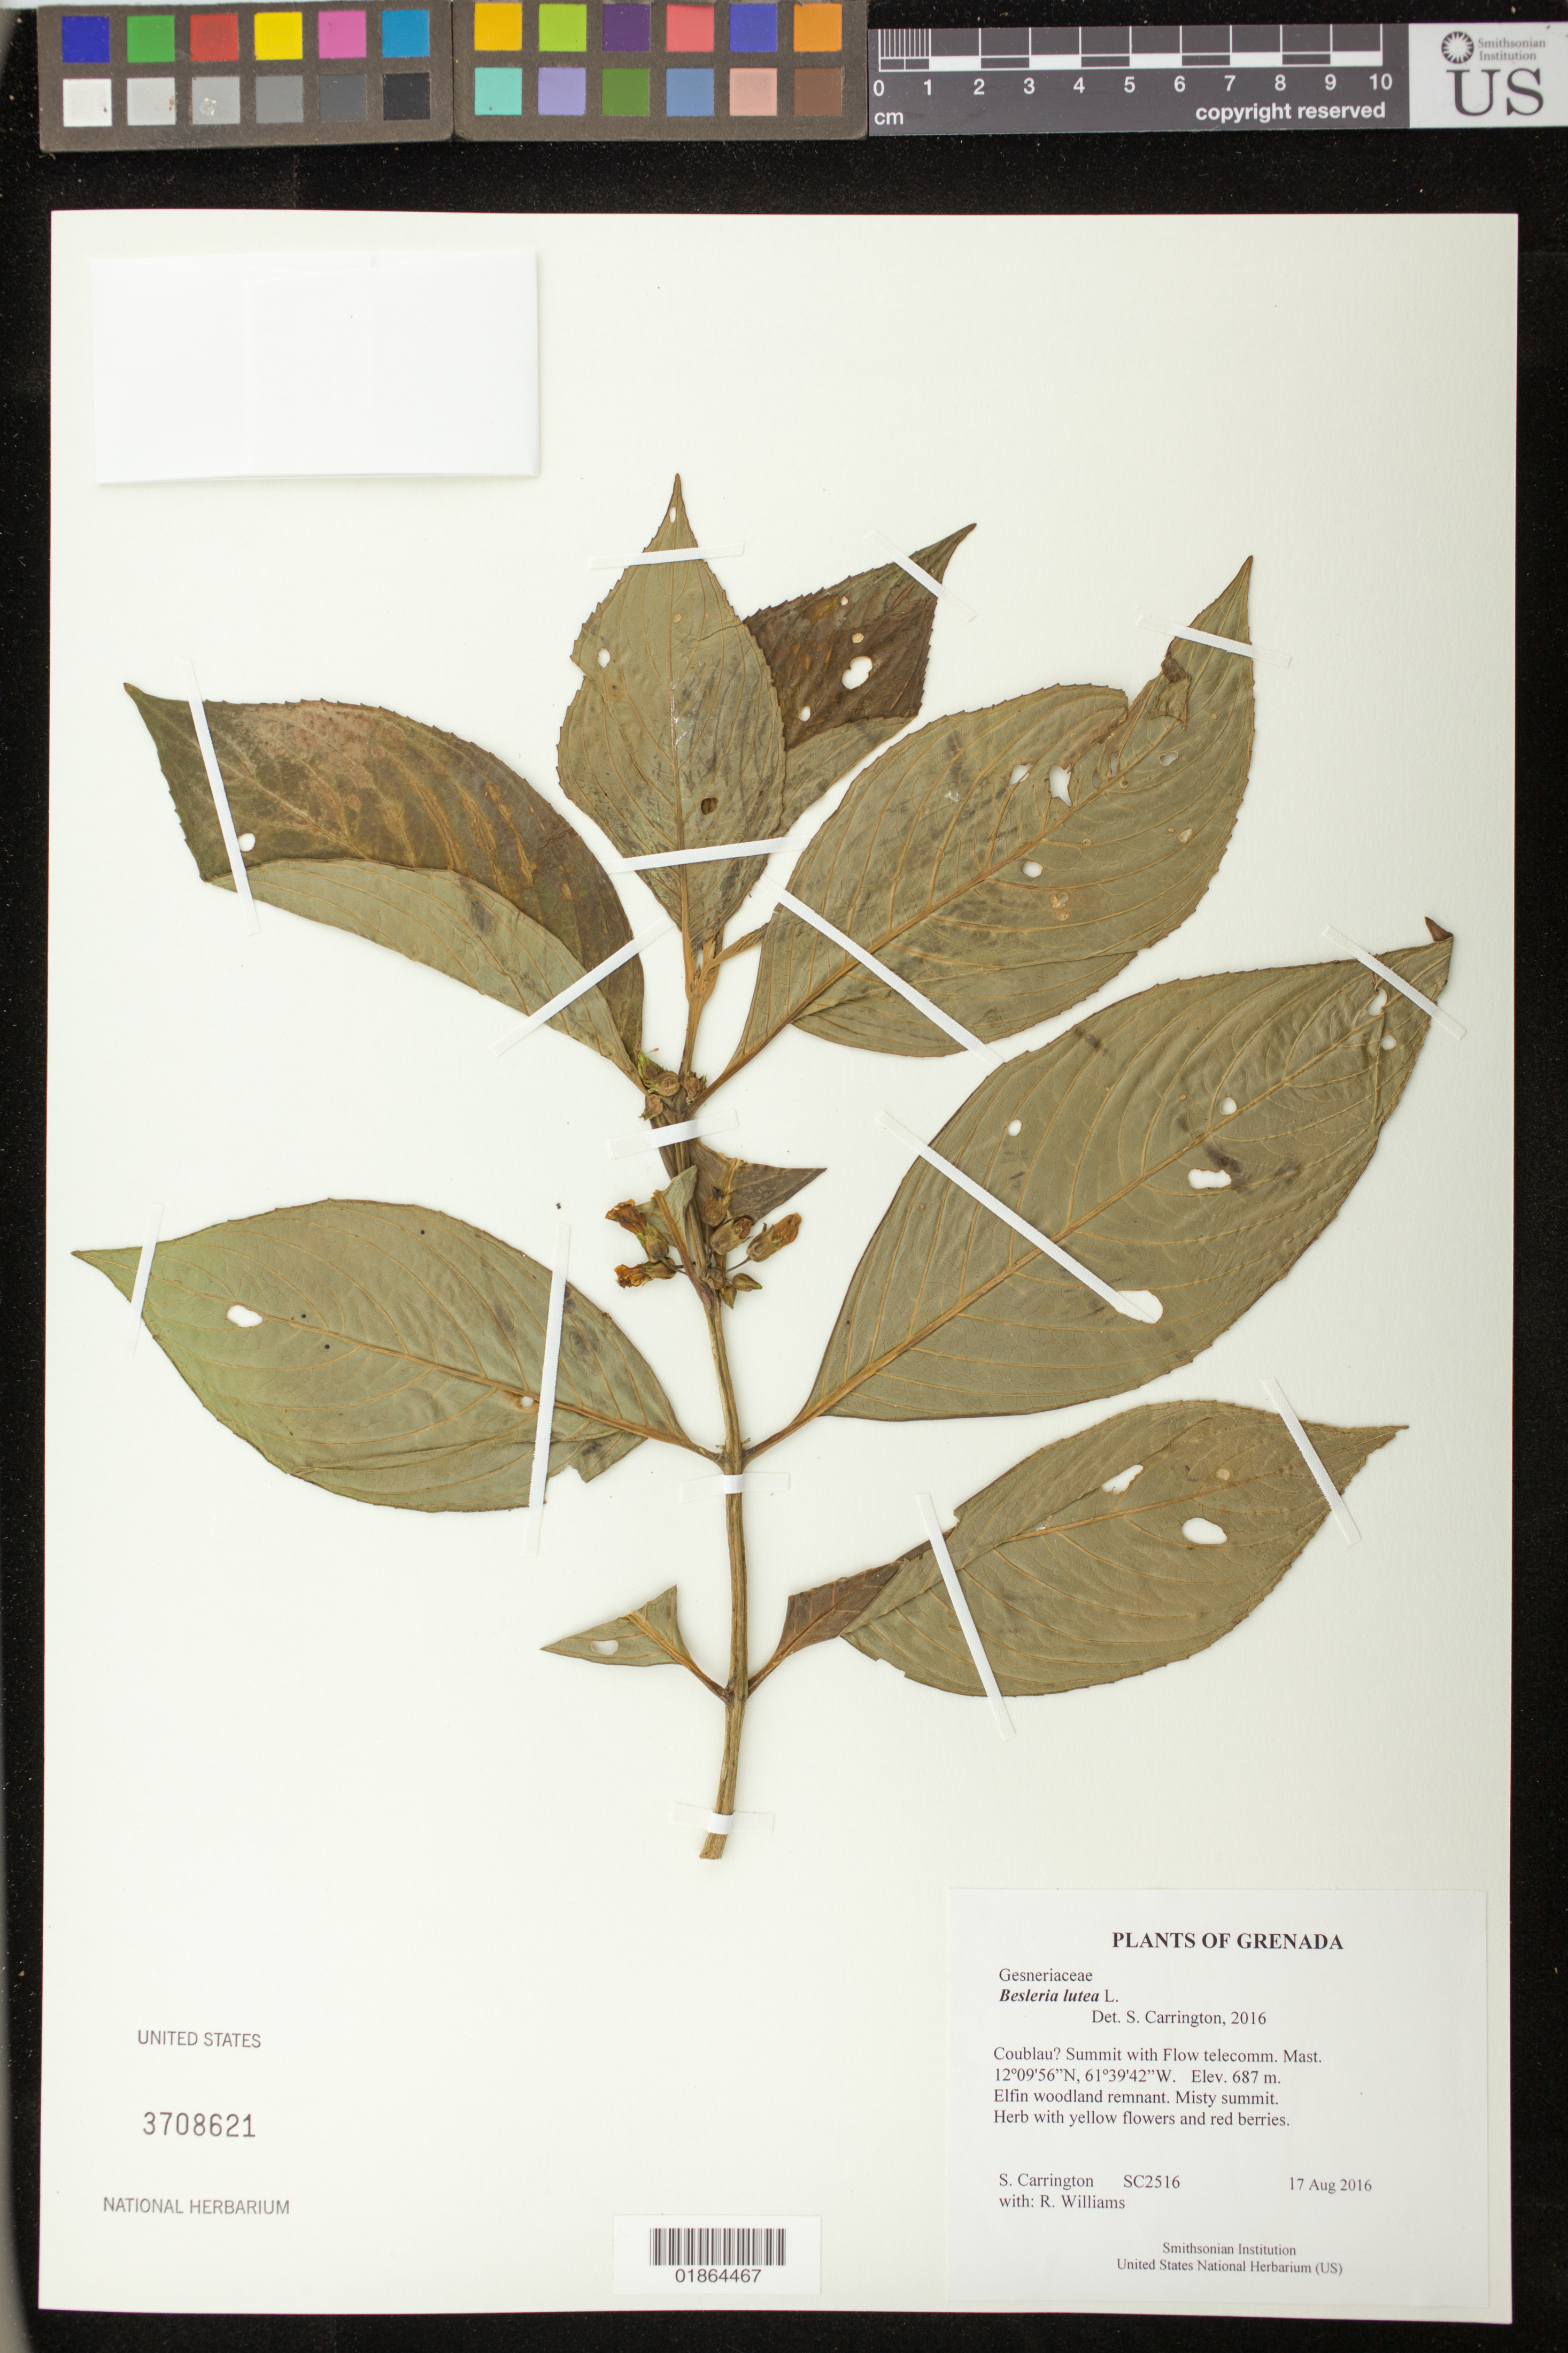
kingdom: Plantae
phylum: Tracheophyta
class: Magnoliopsida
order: Lamiales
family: Gesneriaceae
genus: Besleria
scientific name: Besleria lutea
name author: L.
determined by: Carrington, C. M. S.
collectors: C. M. S. Carrington & R. Williams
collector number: SC2516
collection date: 2016-08-17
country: Grenada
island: Grenada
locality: Coublau? Summit with Flow telecomm. Mast.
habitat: Elfin woodland remnant. Misty summit.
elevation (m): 687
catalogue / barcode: US 3708621